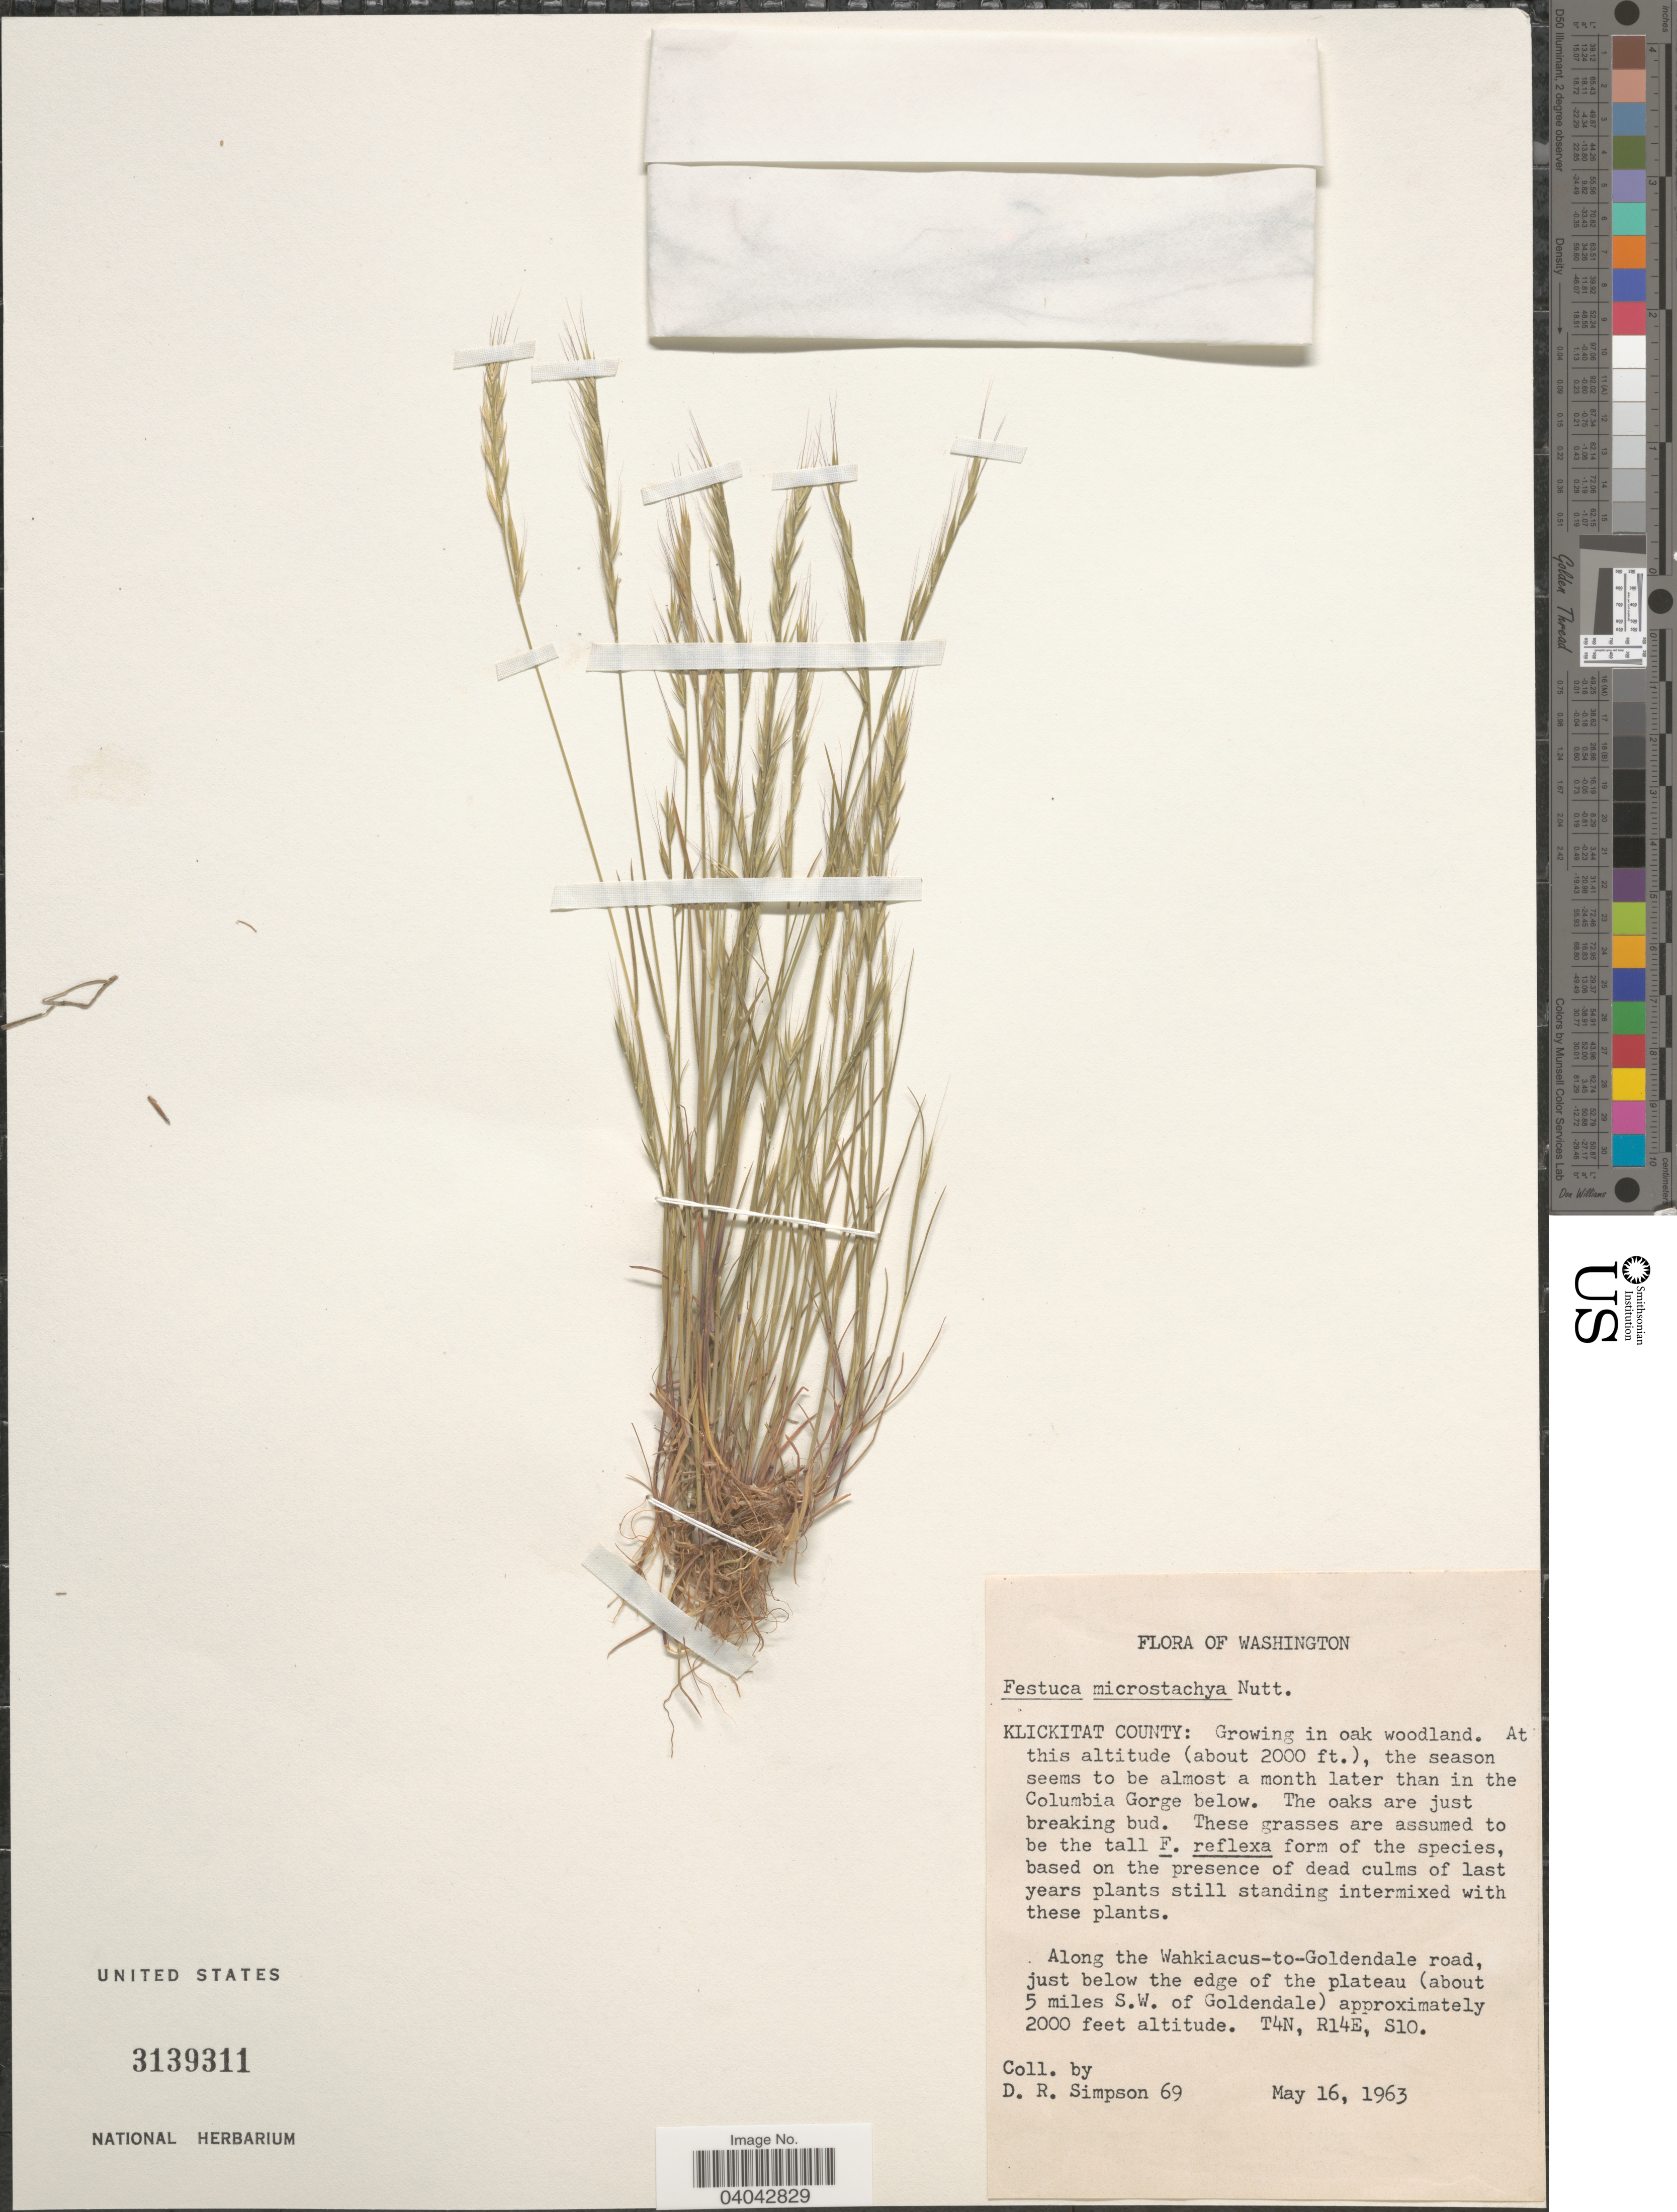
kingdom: Plantae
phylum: Tracheophyta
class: Liliopsida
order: Poales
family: Poaceae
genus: Festuca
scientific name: Festuca microstachys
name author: Nutt.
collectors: D. R. Simpson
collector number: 69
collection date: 1963-05-16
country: United States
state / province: Washington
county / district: Klickitat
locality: Klickitat County. Along the Wahkiacus-to-Goldendale road, just below the edge of the plateau (about 5 miles S.W. of Goldendale). T4N, R14E, S10.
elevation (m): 610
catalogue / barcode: US 3139311